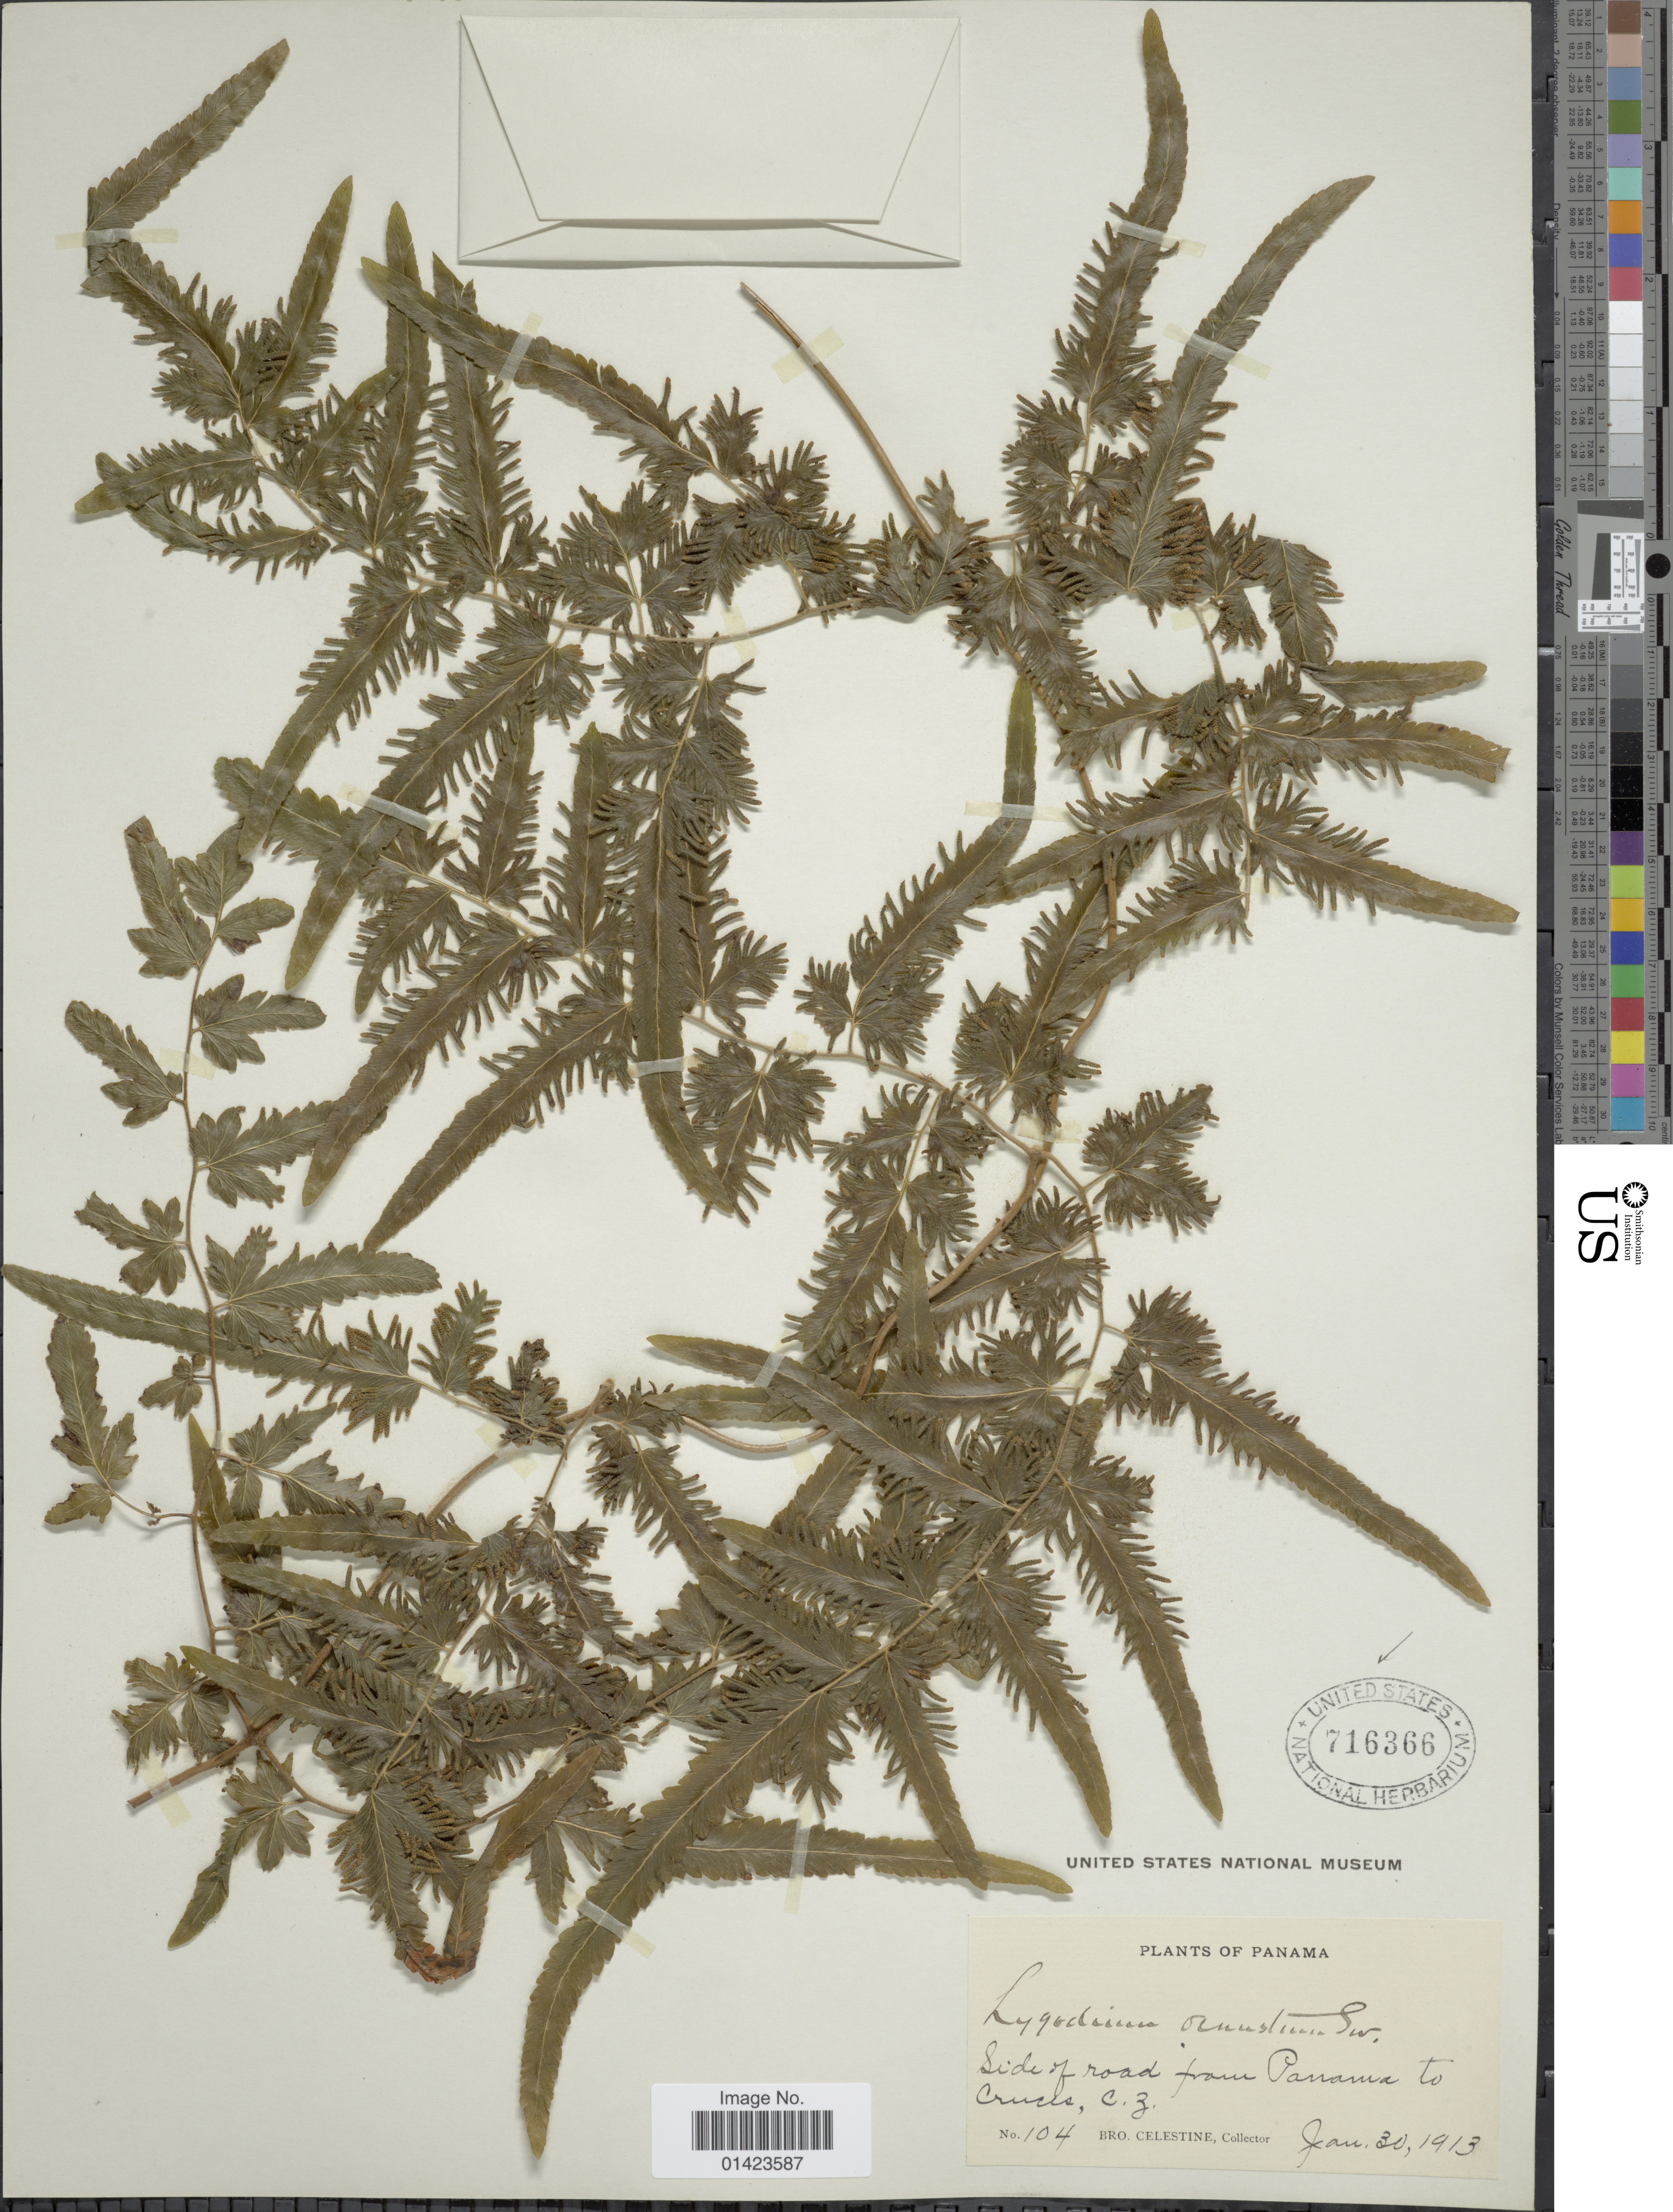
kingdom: Plantae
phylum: Tracheophyta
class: Polypodiopsida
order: Schizaeales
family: Lygodiaceae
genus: Lygodium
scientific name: Lygodium venustum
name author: Sw.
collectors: B. Celestine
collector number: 104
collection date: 1913-01-30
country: Panama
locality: Side of road from Panama to Cruces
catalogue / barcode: US 716366